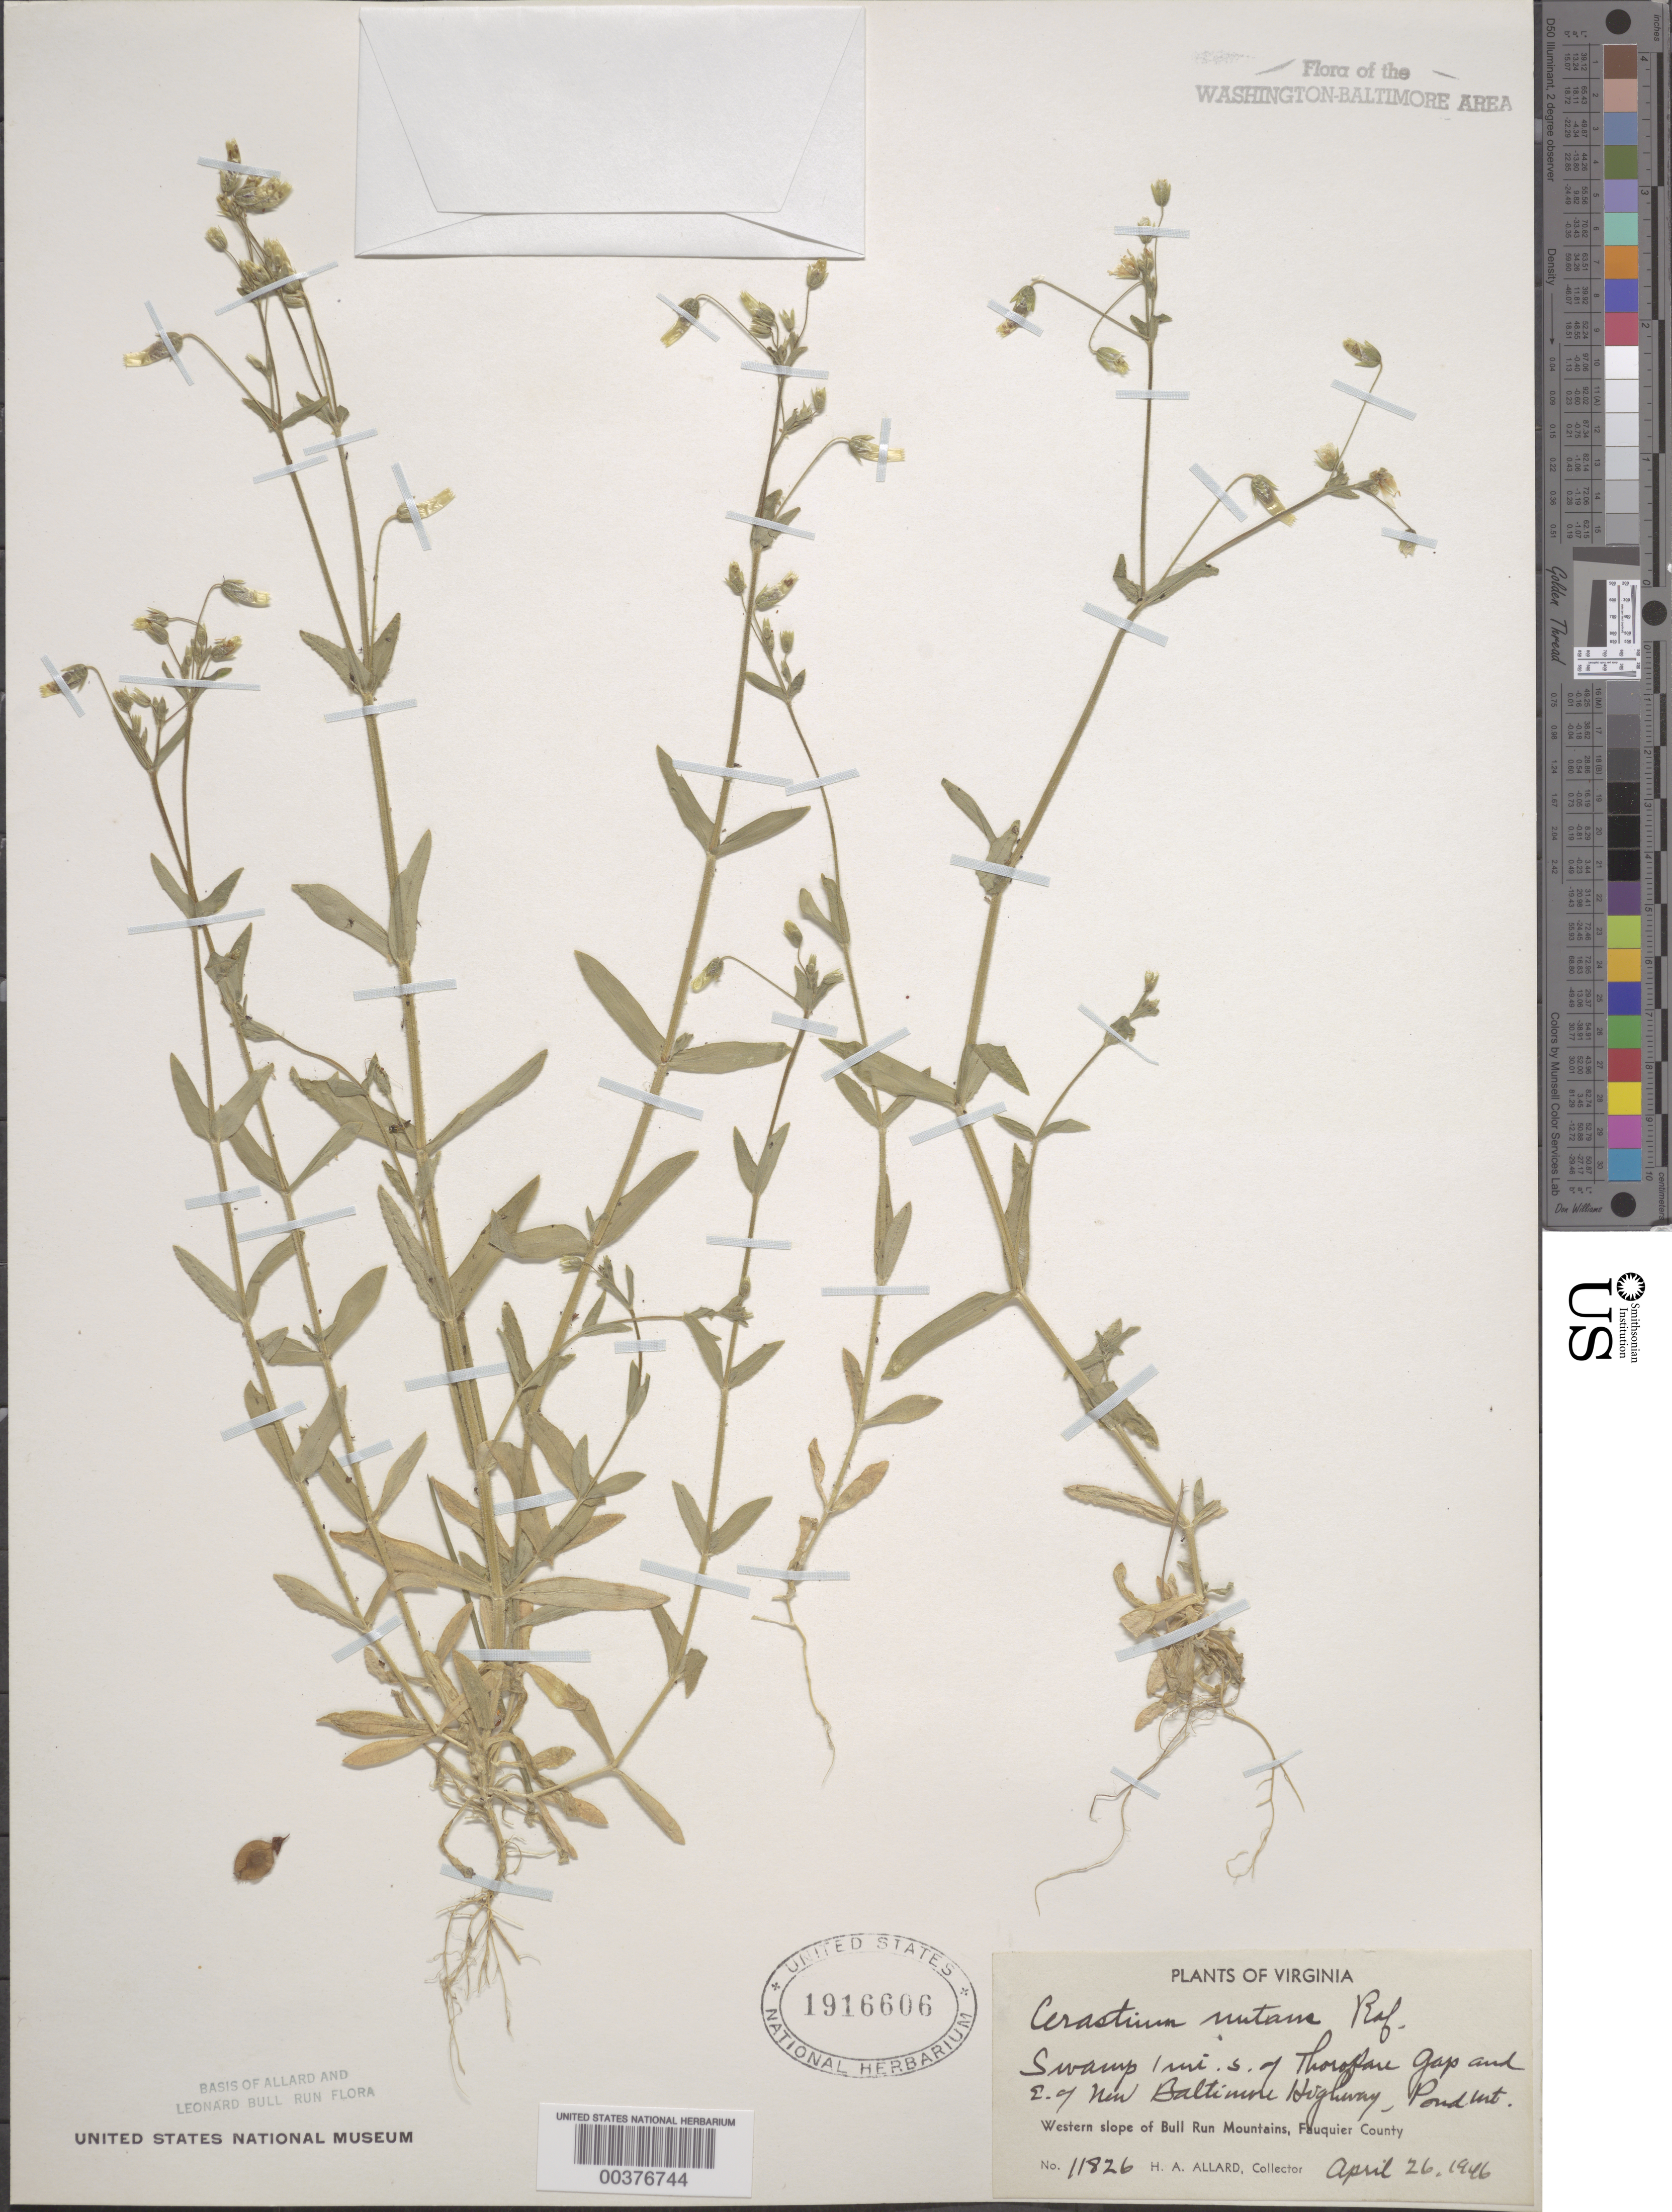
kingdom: Plantae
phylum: Tracheophyta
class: Magnoliopsida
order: Caryophyllales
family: Caryophyllaceae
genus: Cerastium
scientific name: Cerastium nutans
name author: Raf.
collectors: H. A. Allard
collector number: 11826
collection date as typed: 26 Apr 1946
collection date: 1946-04-26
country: United States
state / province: Virginia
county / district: Fauquier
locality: South of Thorofare Gap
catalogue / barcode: US 1916606